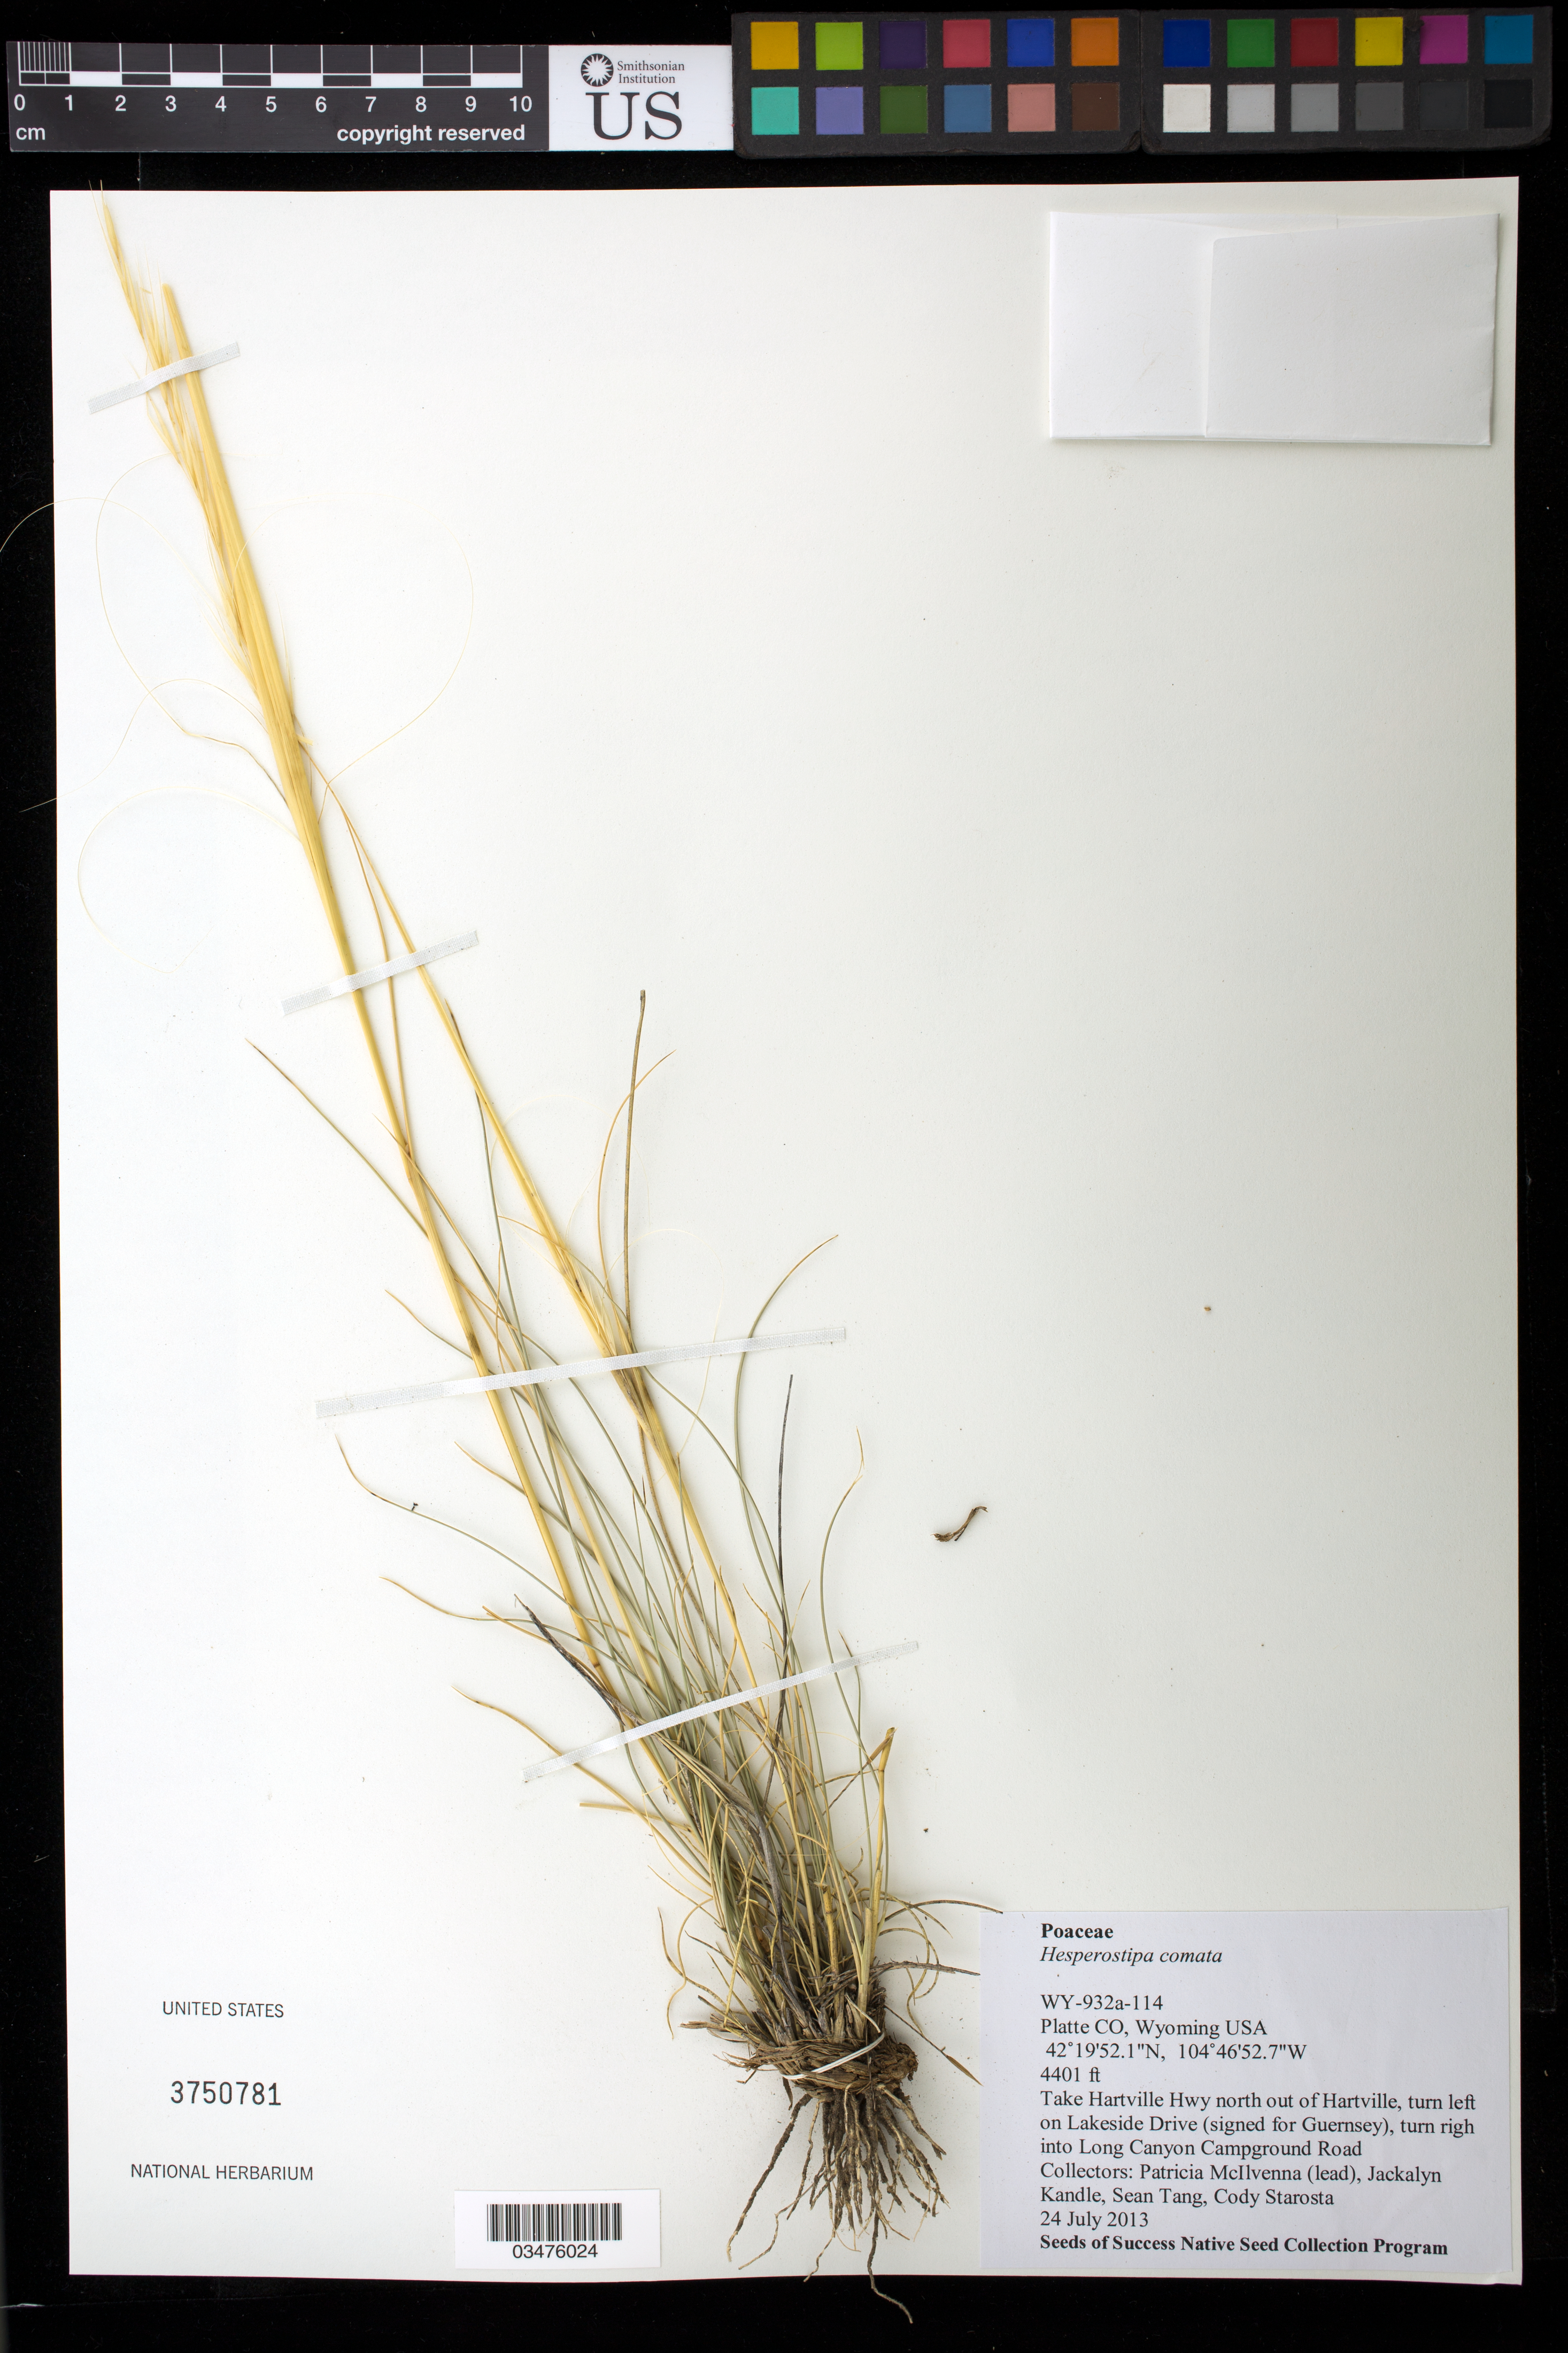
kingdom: Plantae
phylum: Tracheophyta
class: Liliopsida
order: Poales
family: Poaceae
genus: Hesperostipa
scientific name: Hesperostipa comata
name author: (Trin. & Rupr.) Barkworth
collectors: P. McIlvenna, J. Kandle, S. Tang & C. Starosta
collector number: WY932A-114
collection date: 2013-07-24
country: United States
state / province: Wyoming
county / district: Platte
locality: Long Canyon Campground Road.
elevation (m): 1341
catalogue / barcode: US 3750781